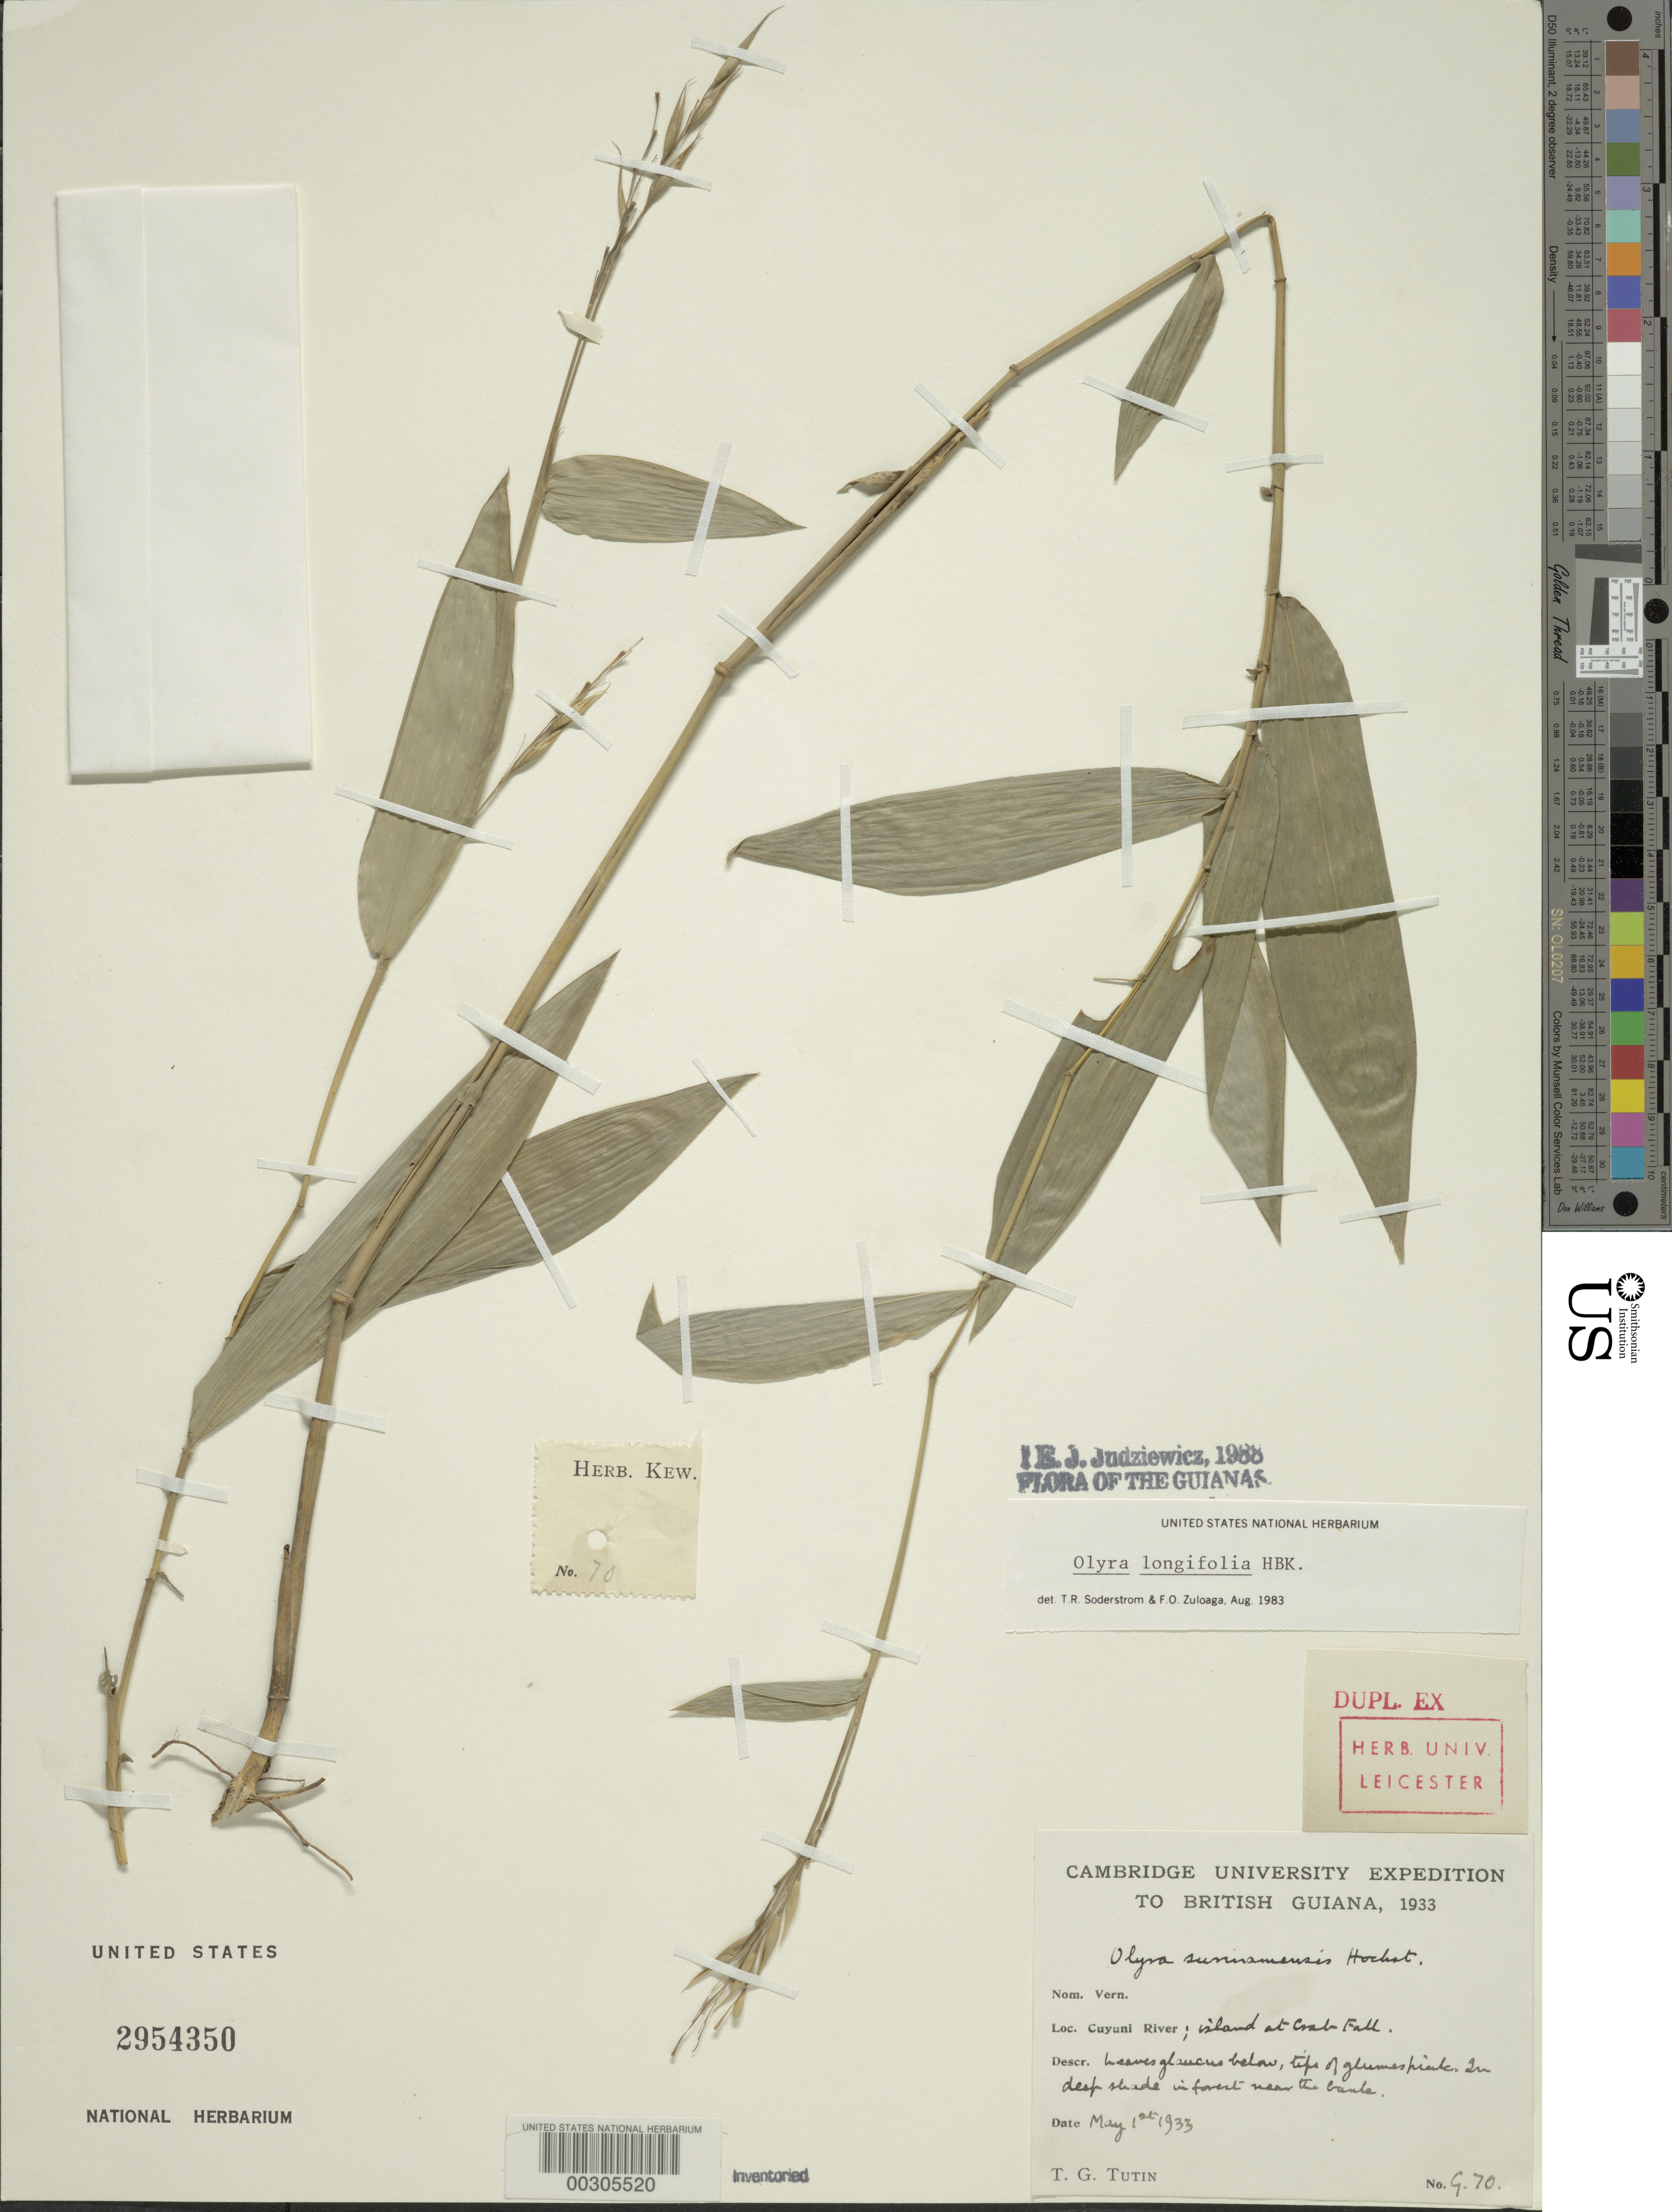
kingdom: Plantae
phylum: Tracheophyta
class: Liliopsida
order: Poales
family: Poaceae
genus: Olyra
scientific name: Olyra longifolia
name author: Kunth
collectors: T. G. Tutin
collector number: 970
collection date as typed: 01 May 1933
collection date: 1933-05-01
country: Guyana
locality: Cuyuni river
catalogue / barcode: US 2954350